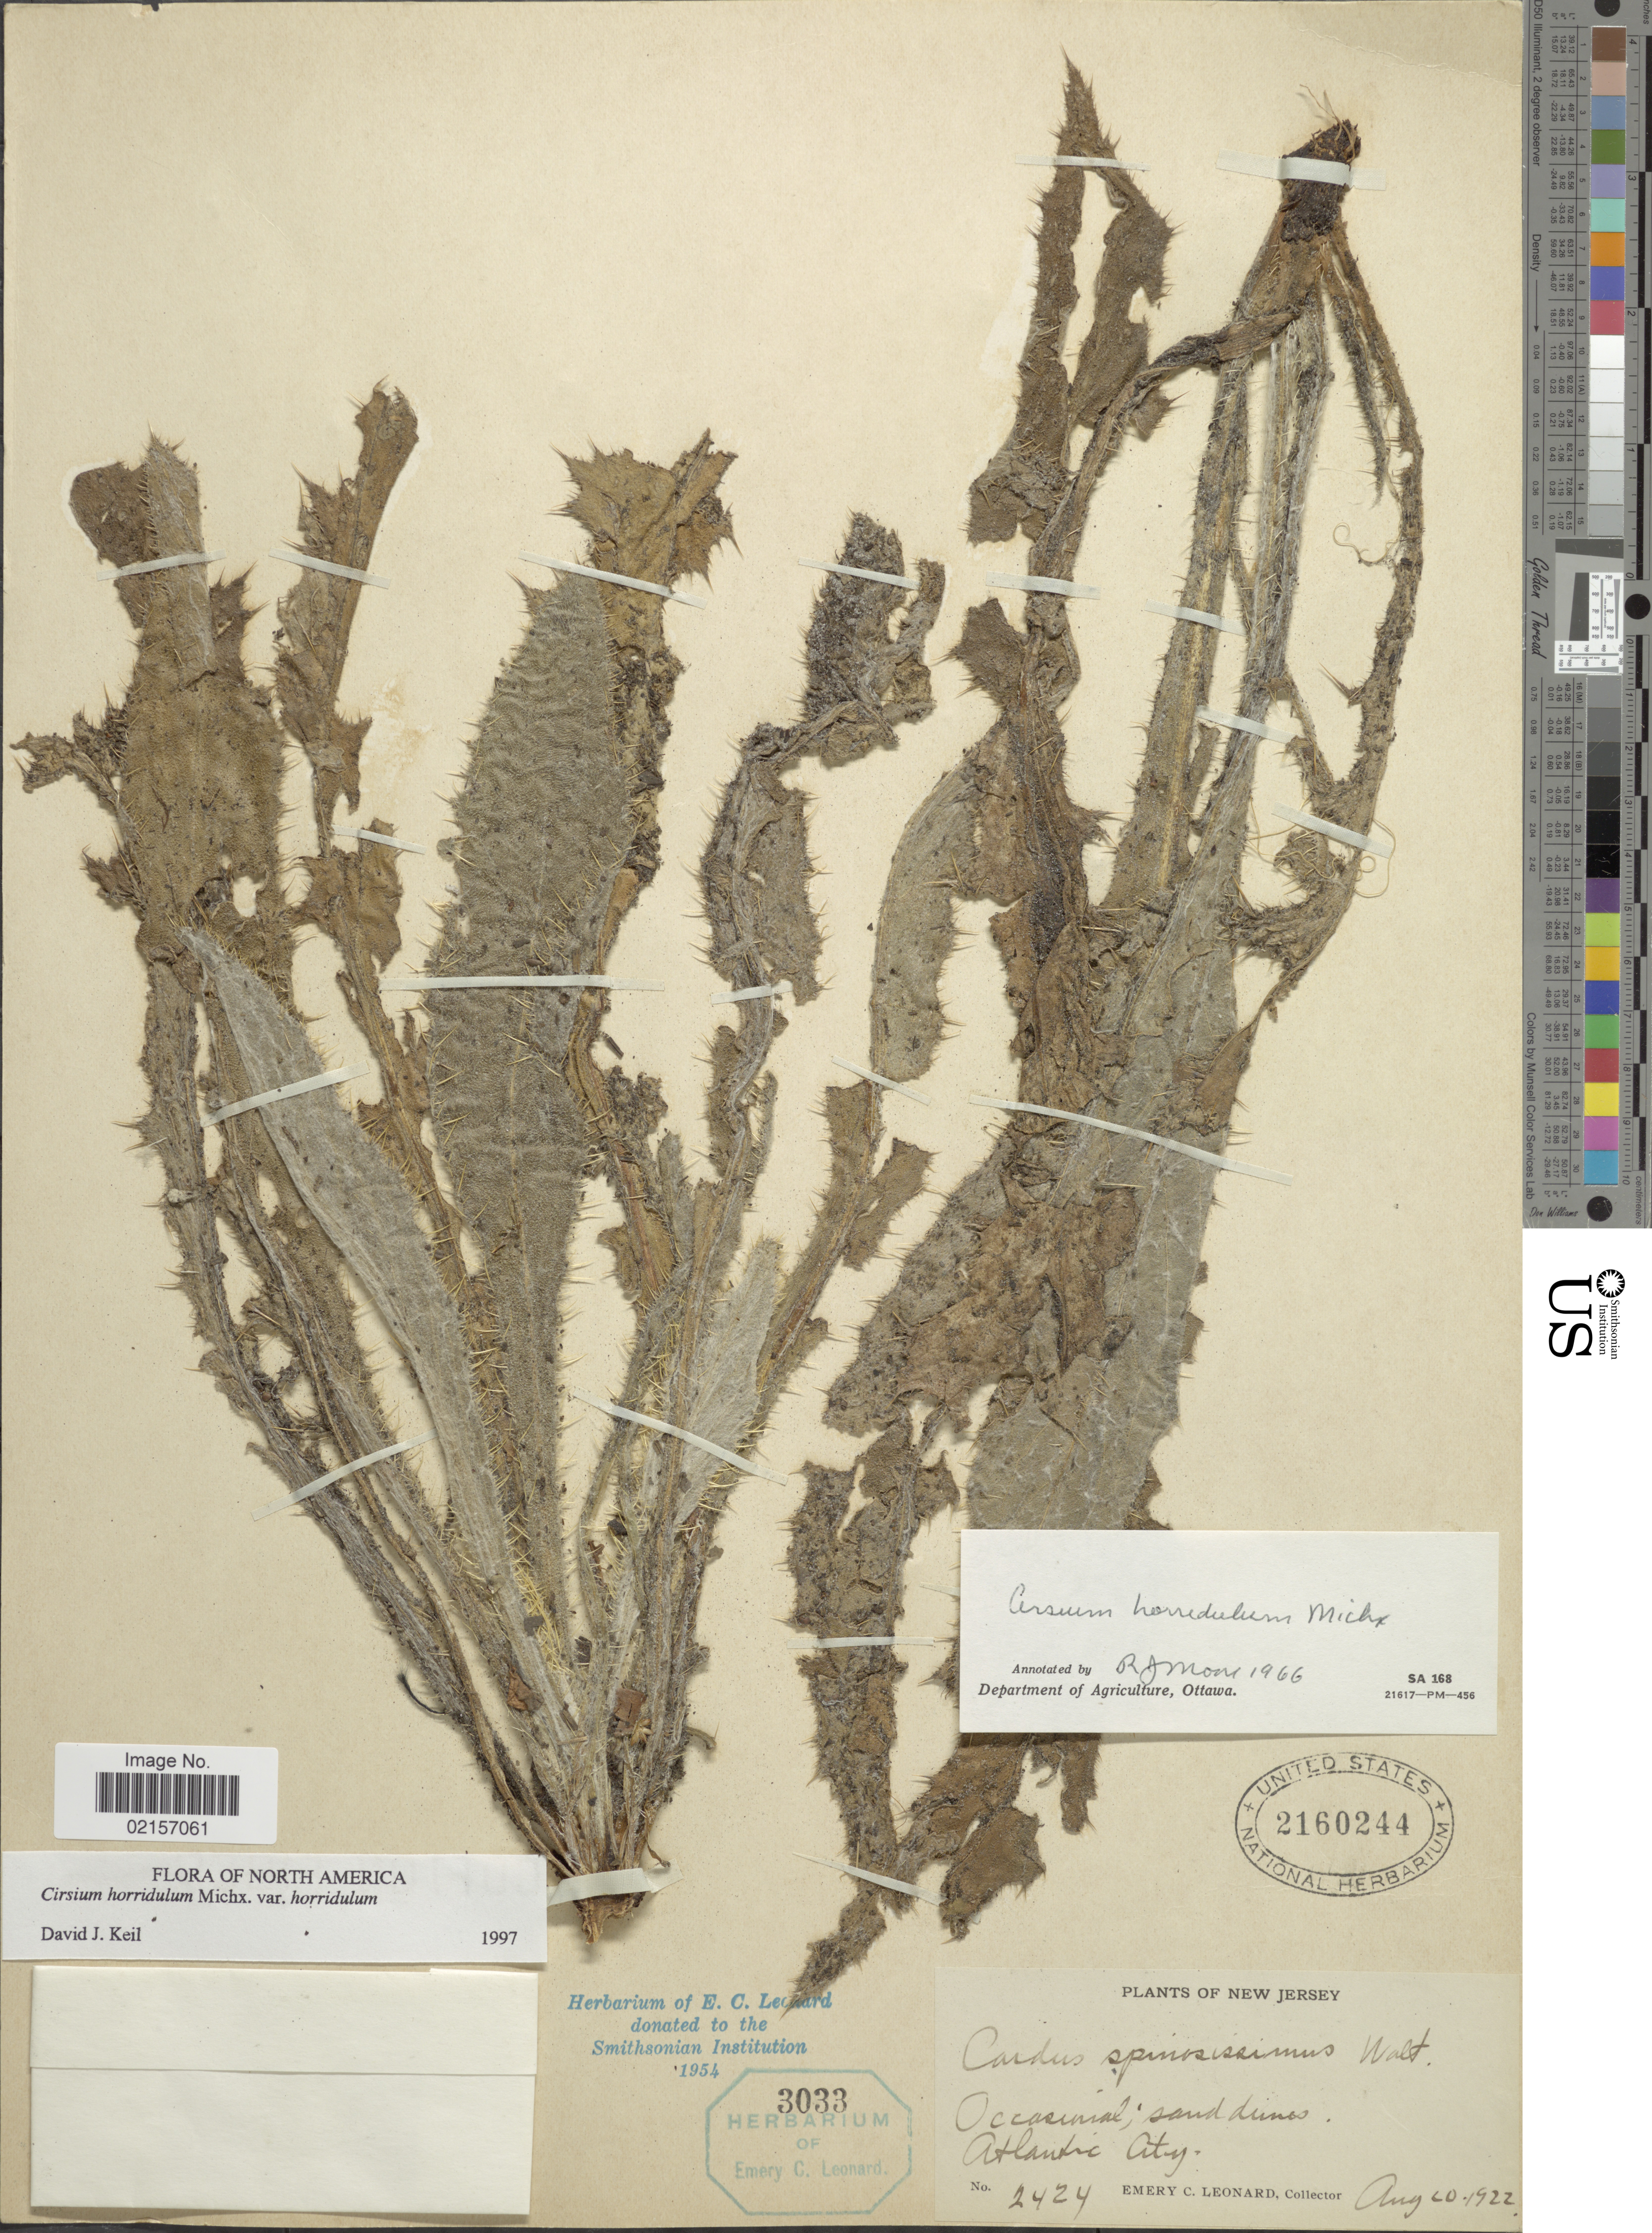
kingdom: Plantae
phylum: Tracheophyta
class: Magnoliopsida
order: Asterales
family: Asteraceae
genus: Cirsium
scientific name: Cirsium horridulum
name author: Michx.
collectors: E. C. Leonard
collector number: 2424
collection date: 1922-08-10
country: United States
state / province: New Jersey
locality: Occasional; sand dunes. Atlantic City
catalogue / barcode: US 2160244